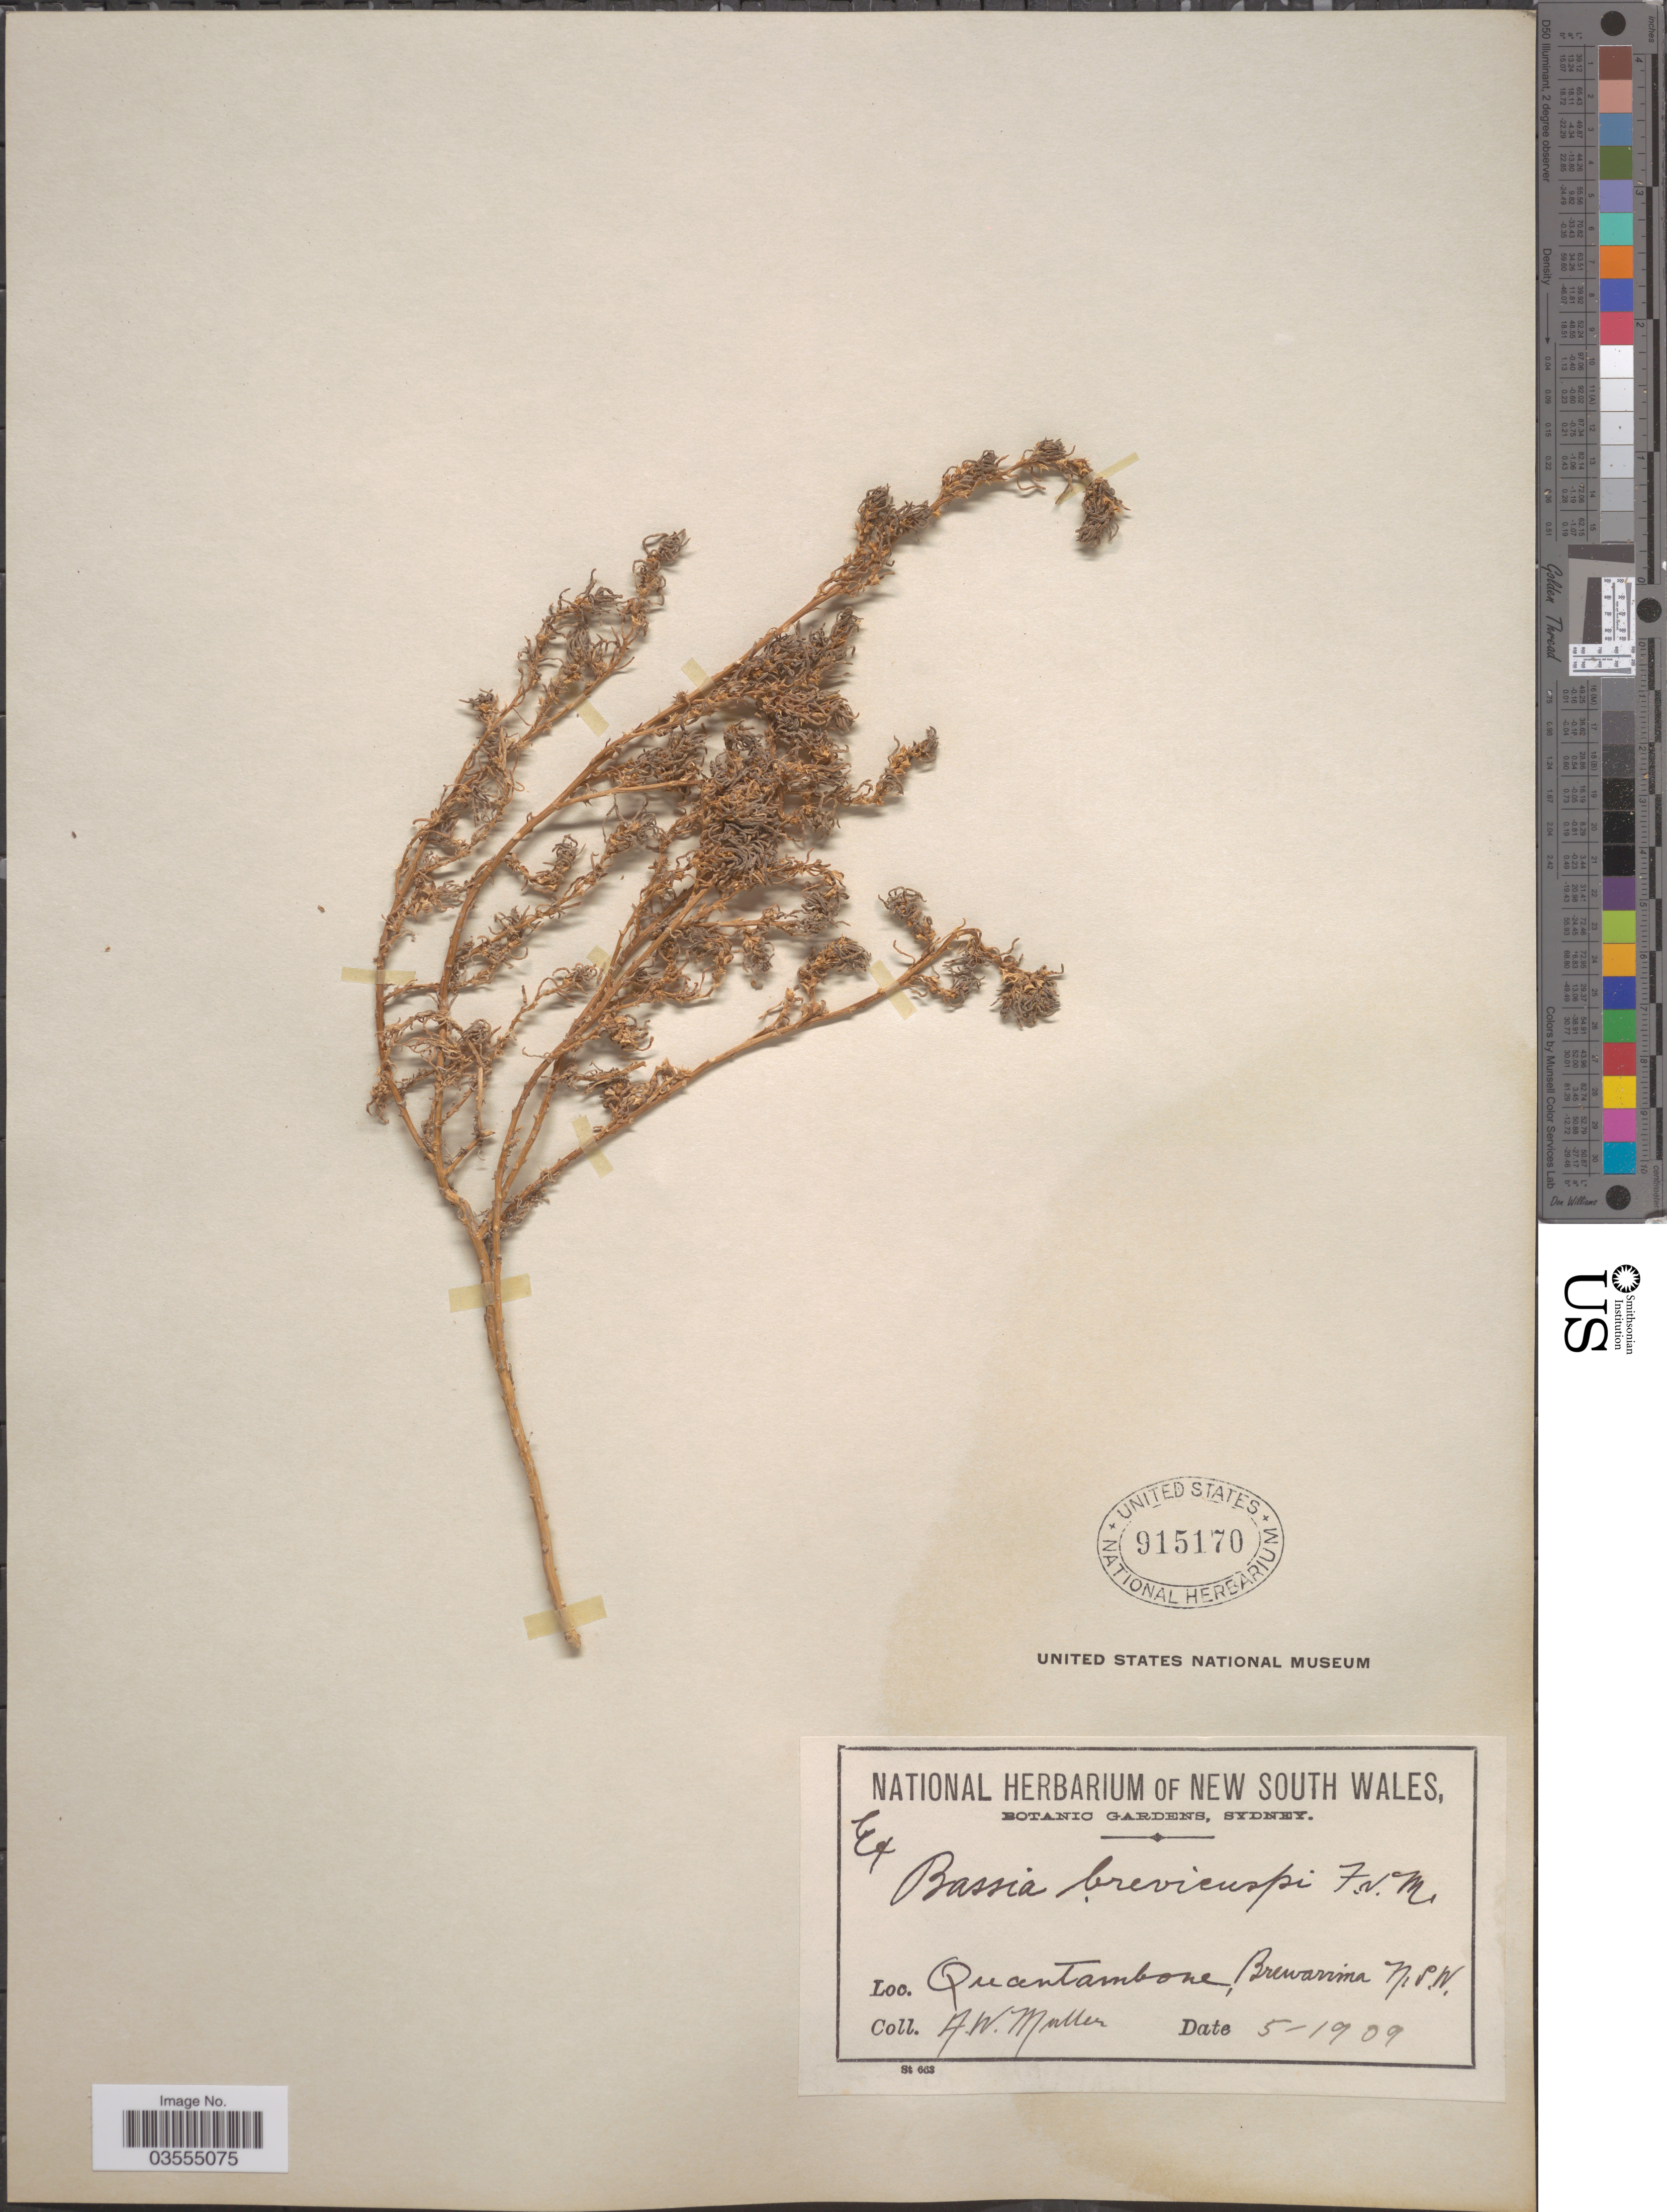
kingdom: Plantae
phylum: Tracheophyta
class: Magnoliopsida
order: Caryophyllales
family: Amaranthaceae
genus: Sclerolaena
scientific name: Sclerolaena calcarata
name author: (Ising) A.J. Scott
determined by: Wilson, Paul G.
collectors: A. Maller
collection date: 1909-05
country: Australia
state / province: New South Wales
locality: Quantambone, Brewarrina.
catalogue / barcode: US 915170